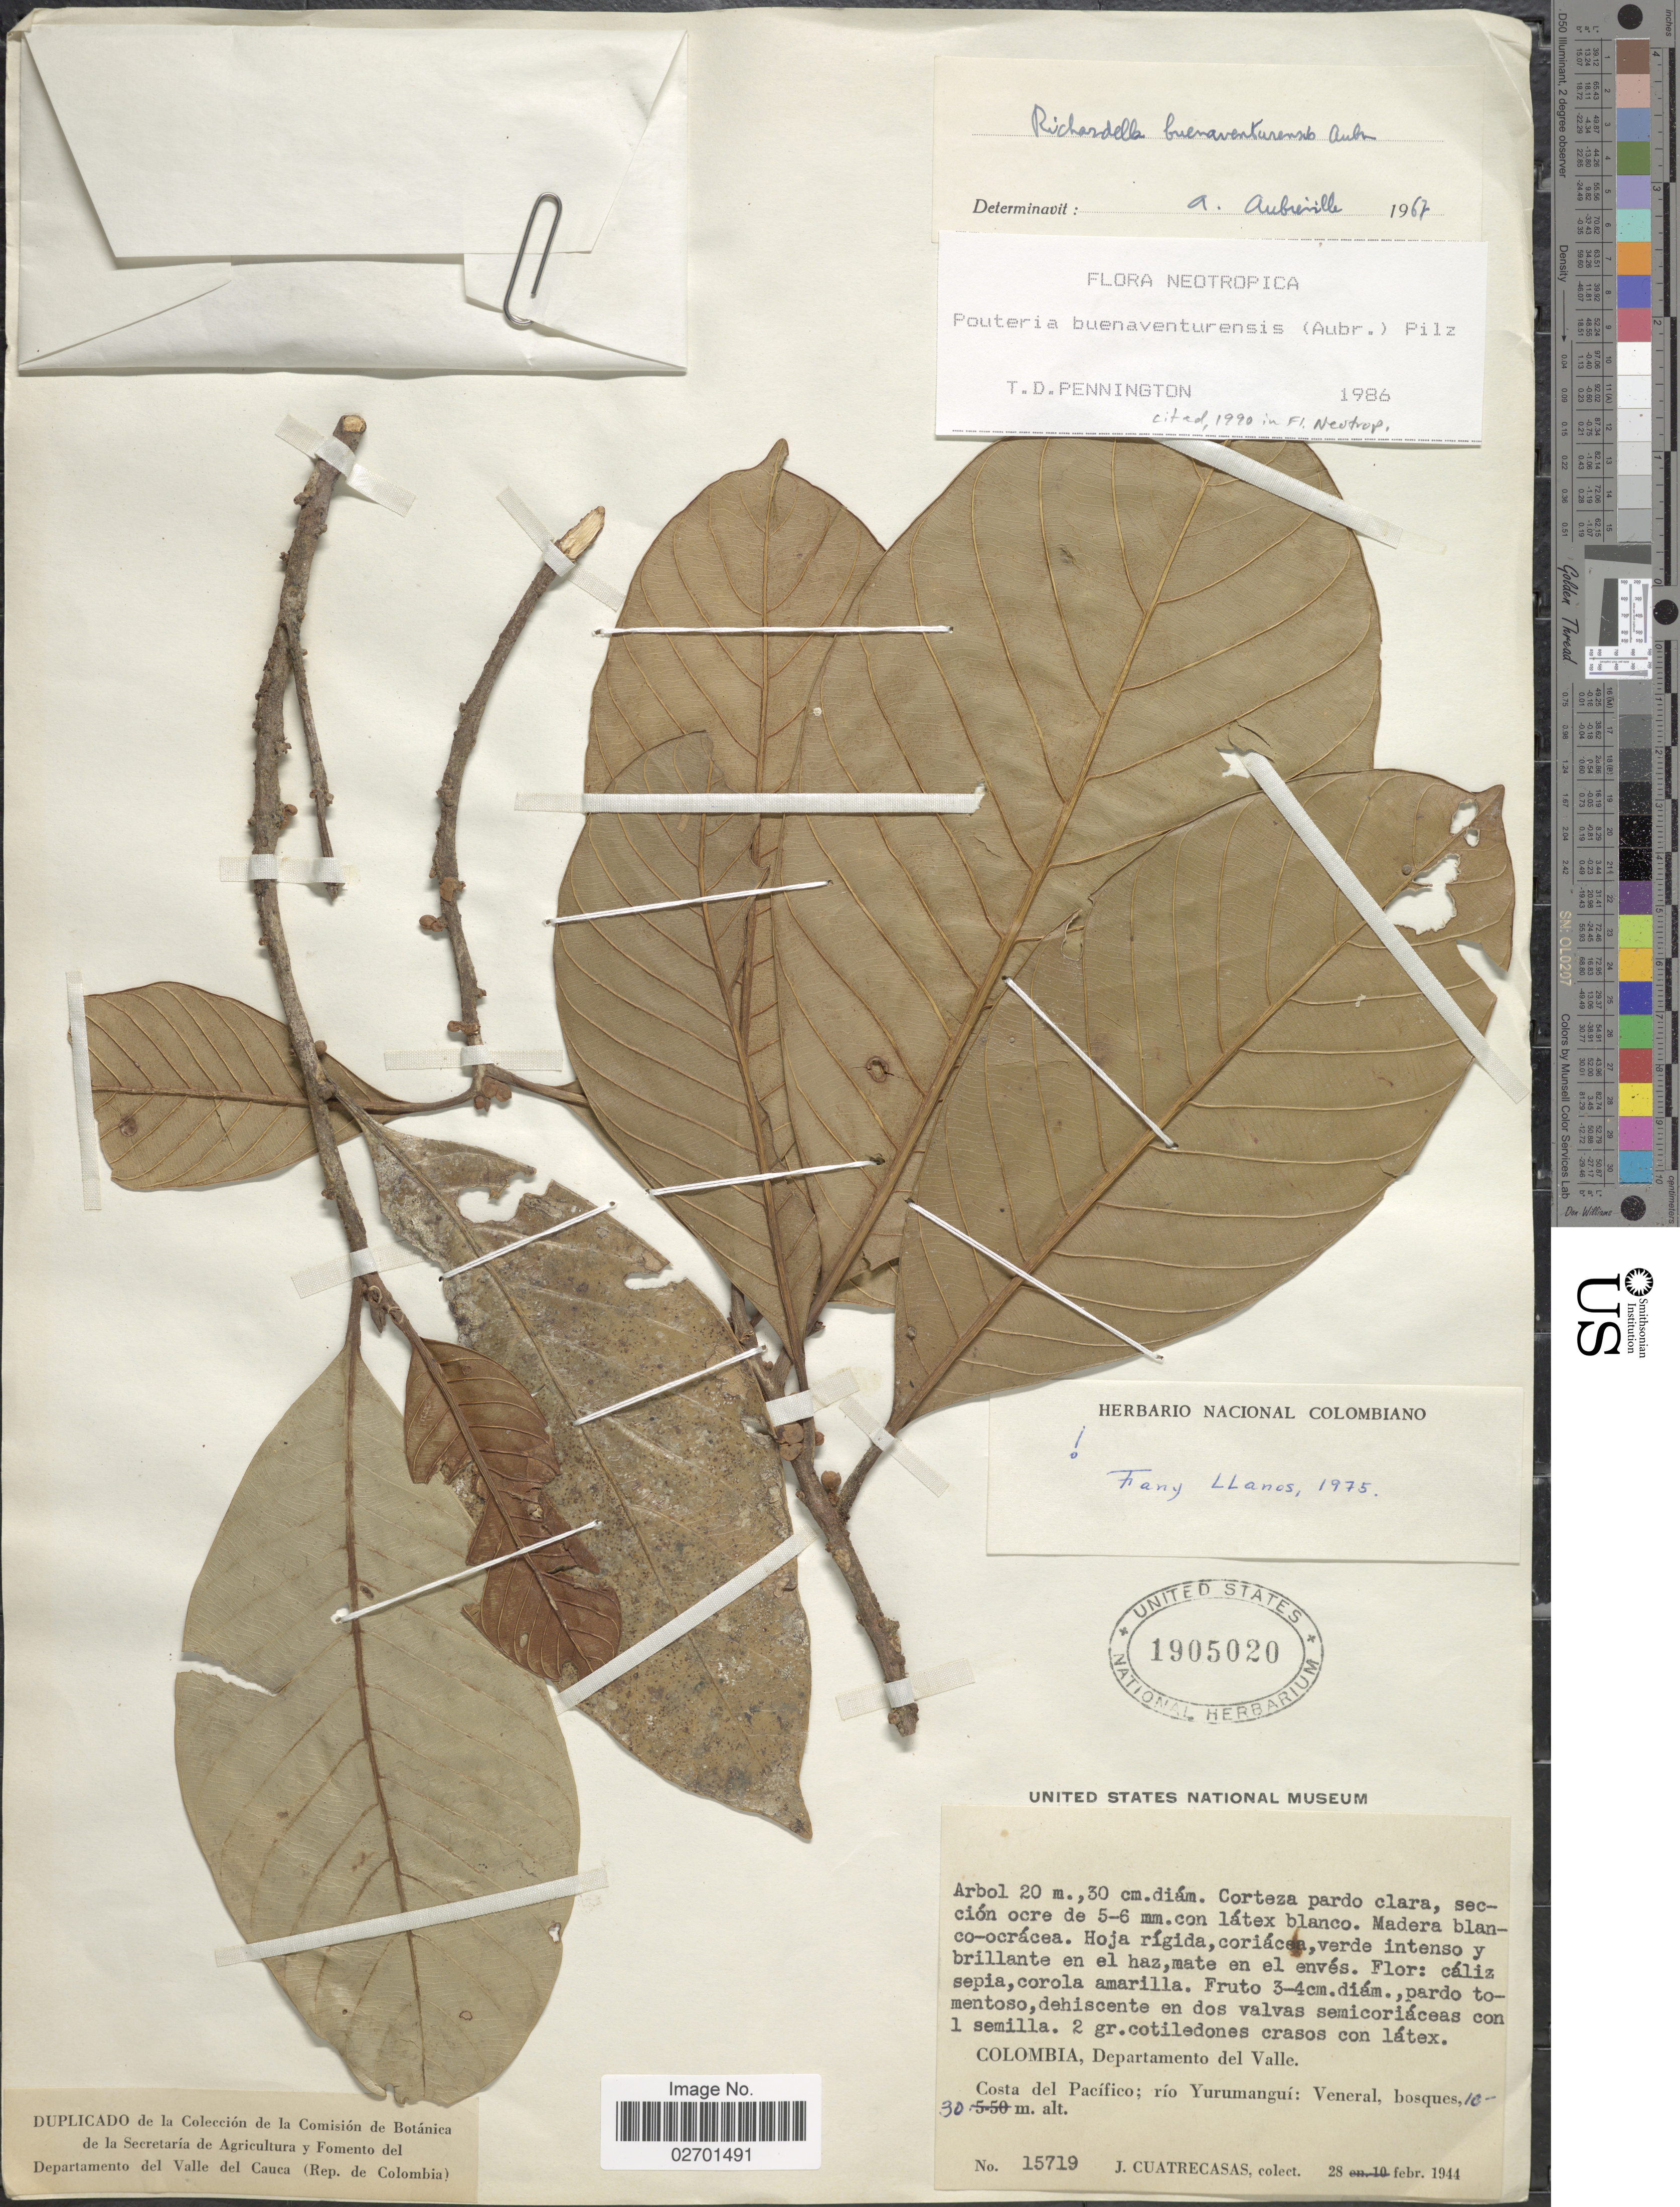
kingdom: Plantae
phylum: Tracheophyta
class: Magnoliopsida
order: Ericales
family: Sapotaceae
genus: Pouteria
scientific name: Pouteria buenaventurensis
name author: (Aubr.) Pilz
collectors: J. Cuatrecasas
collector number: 15719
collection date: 1944-02-28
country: Colombia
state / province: Valle del Cauca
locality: Costa del Pacifico; rio Yurumangu: Veneral, bosques.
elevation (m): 10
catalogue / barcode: US 1905020